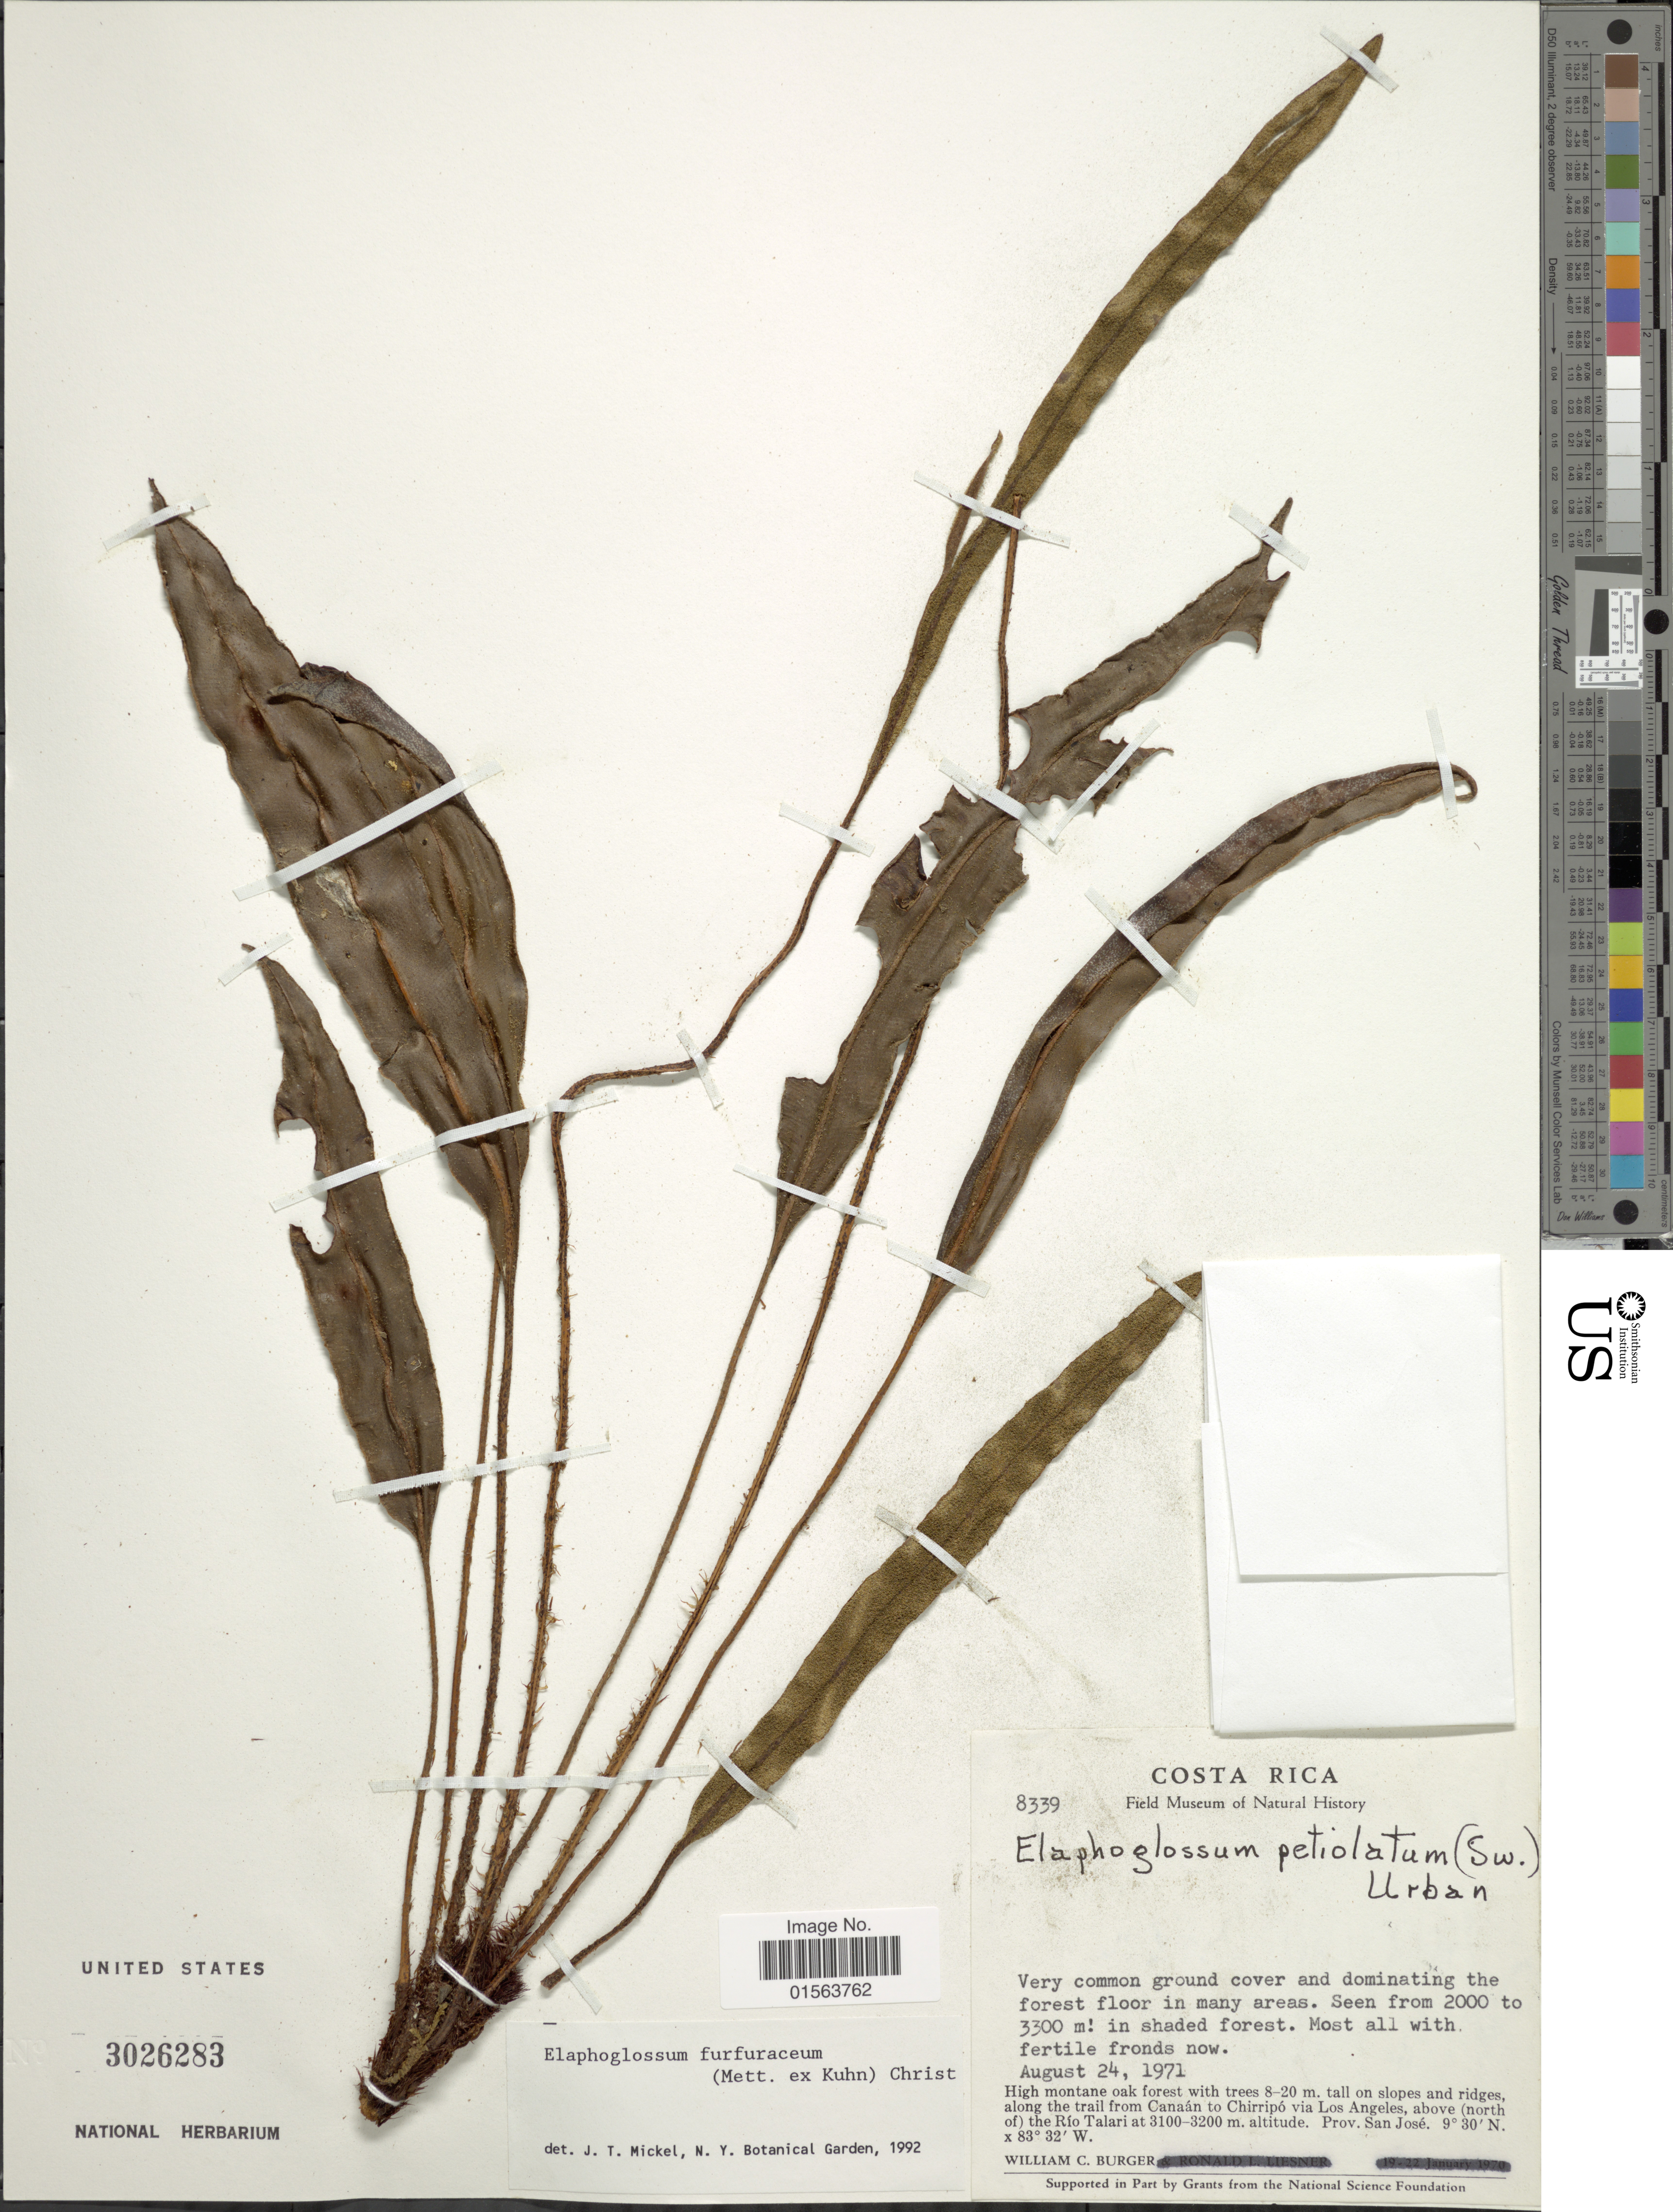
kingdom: Plantae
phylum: Tracheophyta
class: Polypodiopsida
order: Polypodiales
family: Dryopteridaceae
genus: Elaphoglossum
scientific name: Elaphoglossum furfuraceum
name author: (Mett. ex Kuhn) Christ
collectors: W. Burger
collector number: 8339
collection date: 1971-08-24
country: Costa Rica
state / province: San José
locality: Along the trail from Canaan to Chirripo via Los Angeles, above (north of) the Rio Talari, prov. San Jose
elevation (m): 3100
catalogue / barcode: US 3026283